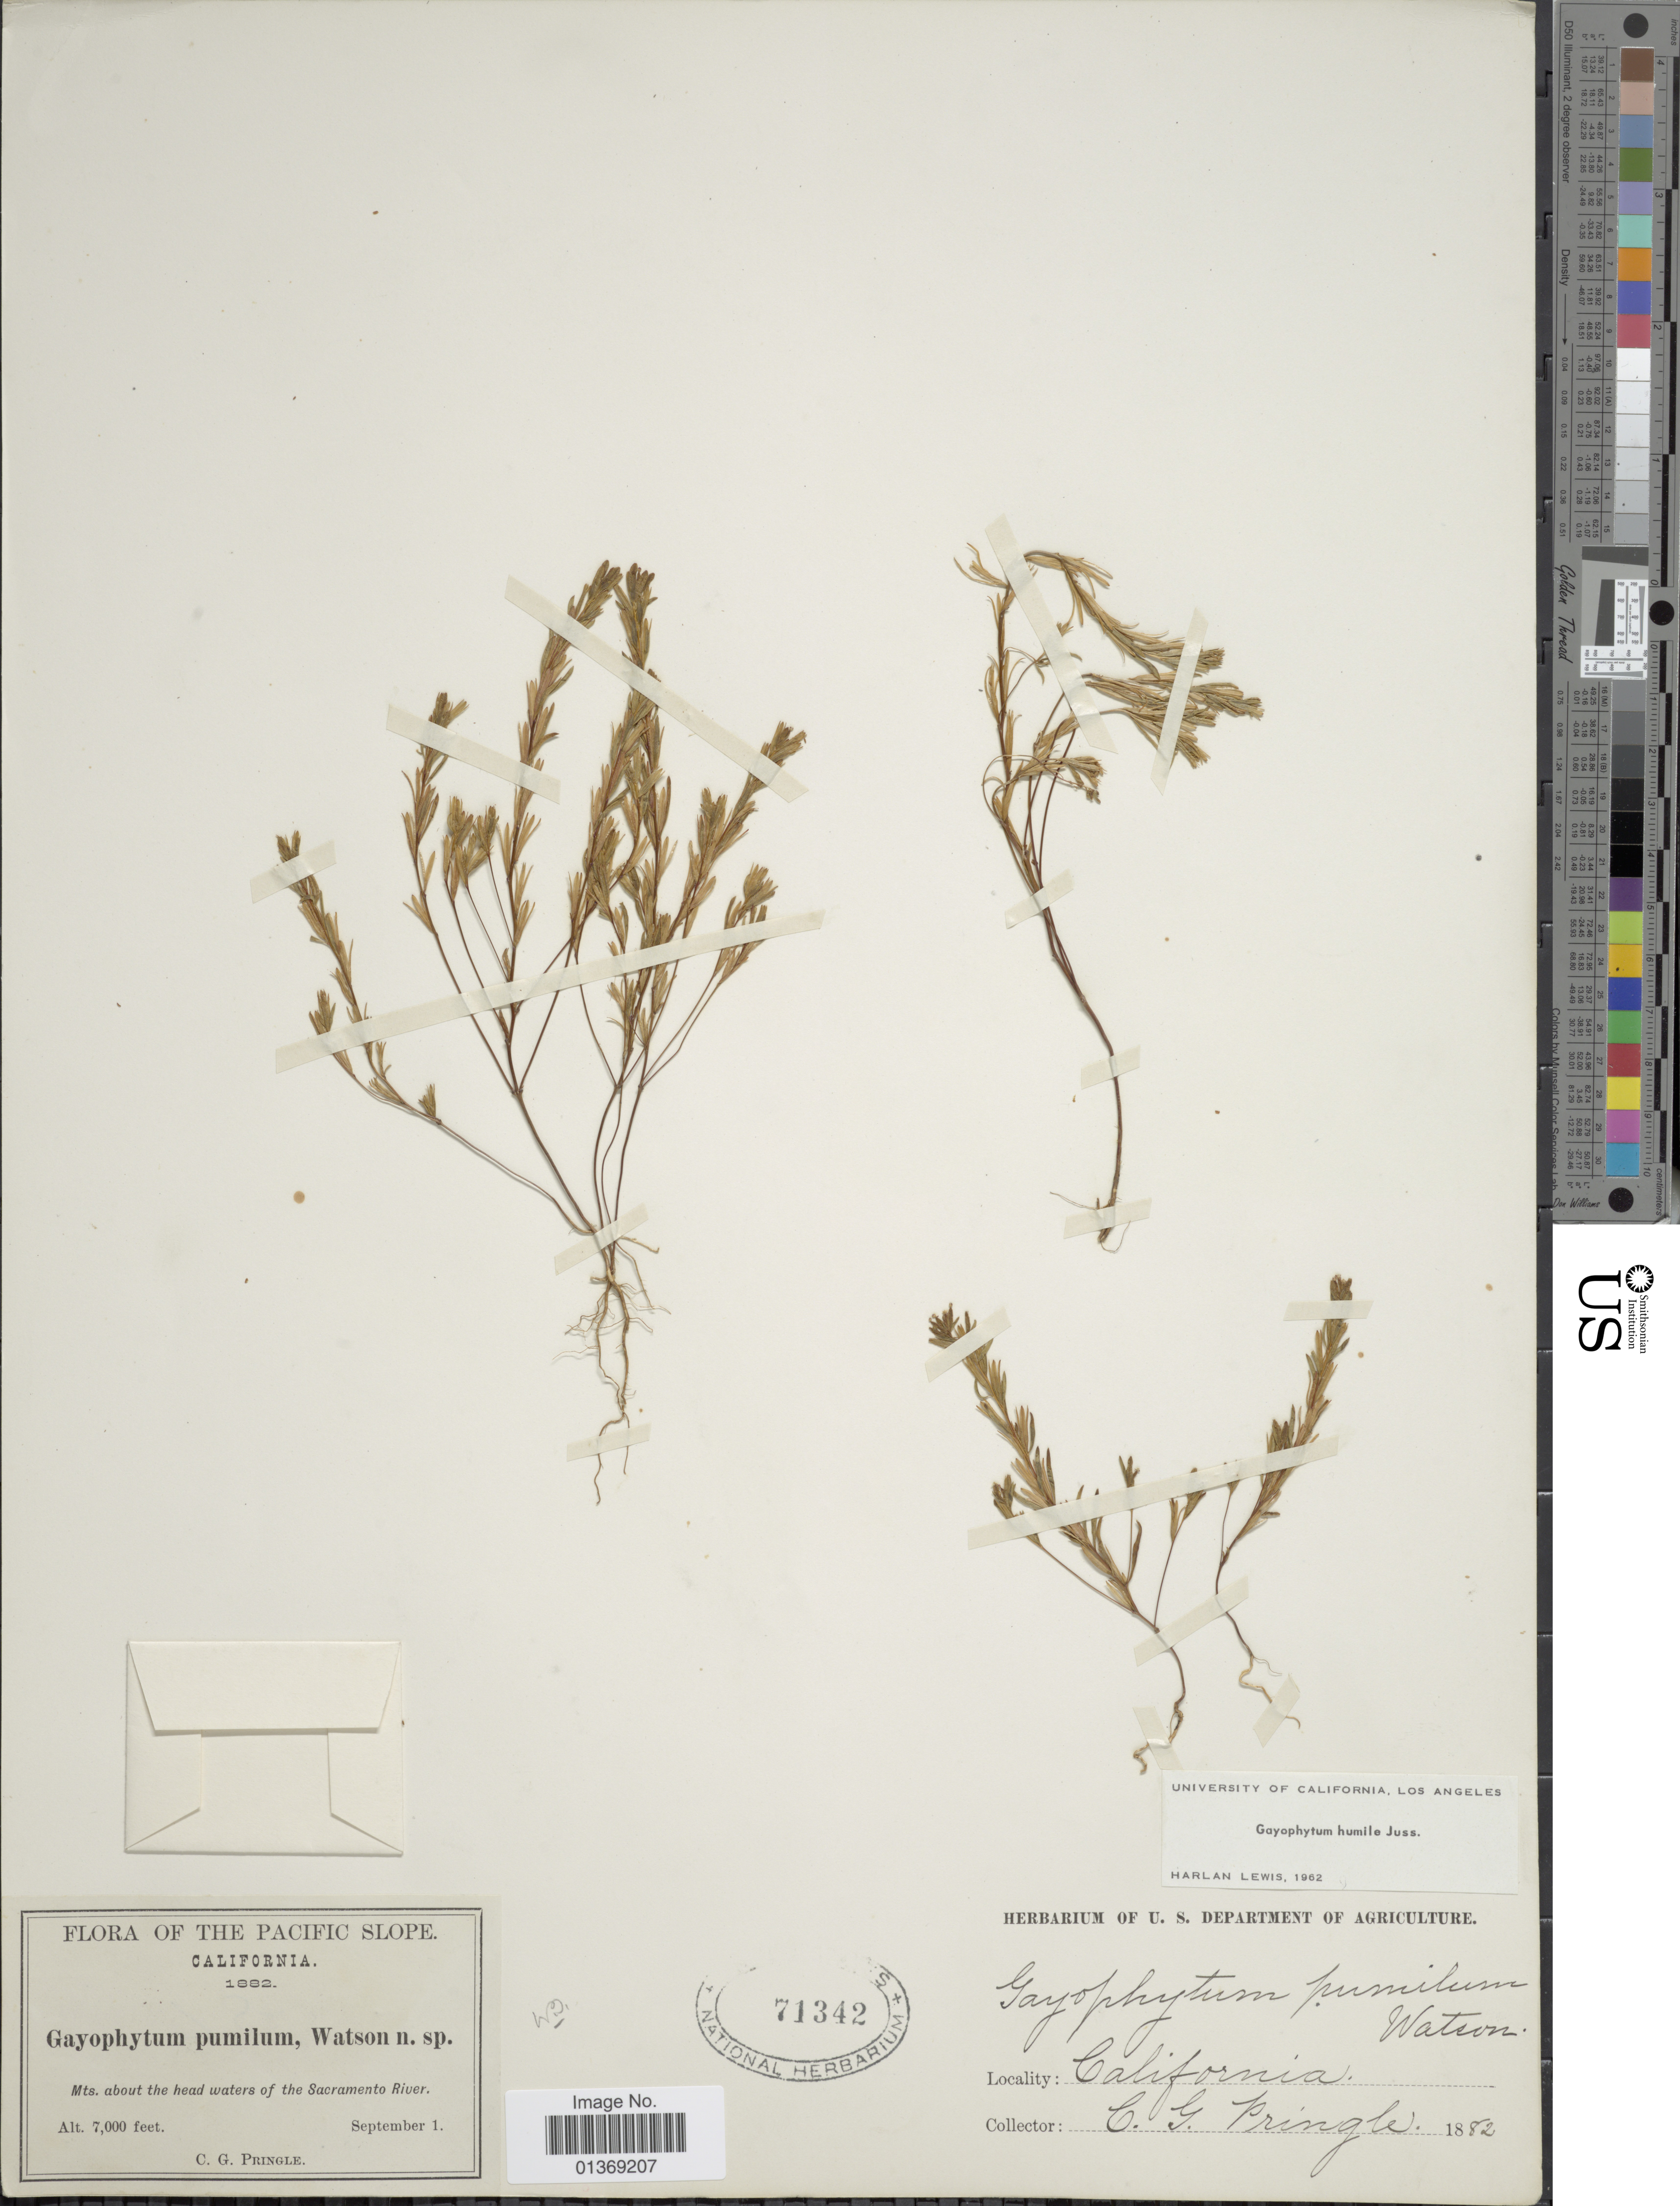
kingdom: Plantae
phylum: Tracheophyta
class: Magnoliopsida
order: Myrtales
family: Onagraceae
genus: Gayophytum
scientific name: Gayophytum humile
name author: A. Juss.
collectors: C. G. Pringle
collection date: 1882-09-01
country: United States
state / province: California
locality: The Pacific Slope, Mts. about the head waters of the Sacramento River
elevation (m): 2134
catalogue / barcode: US 71342